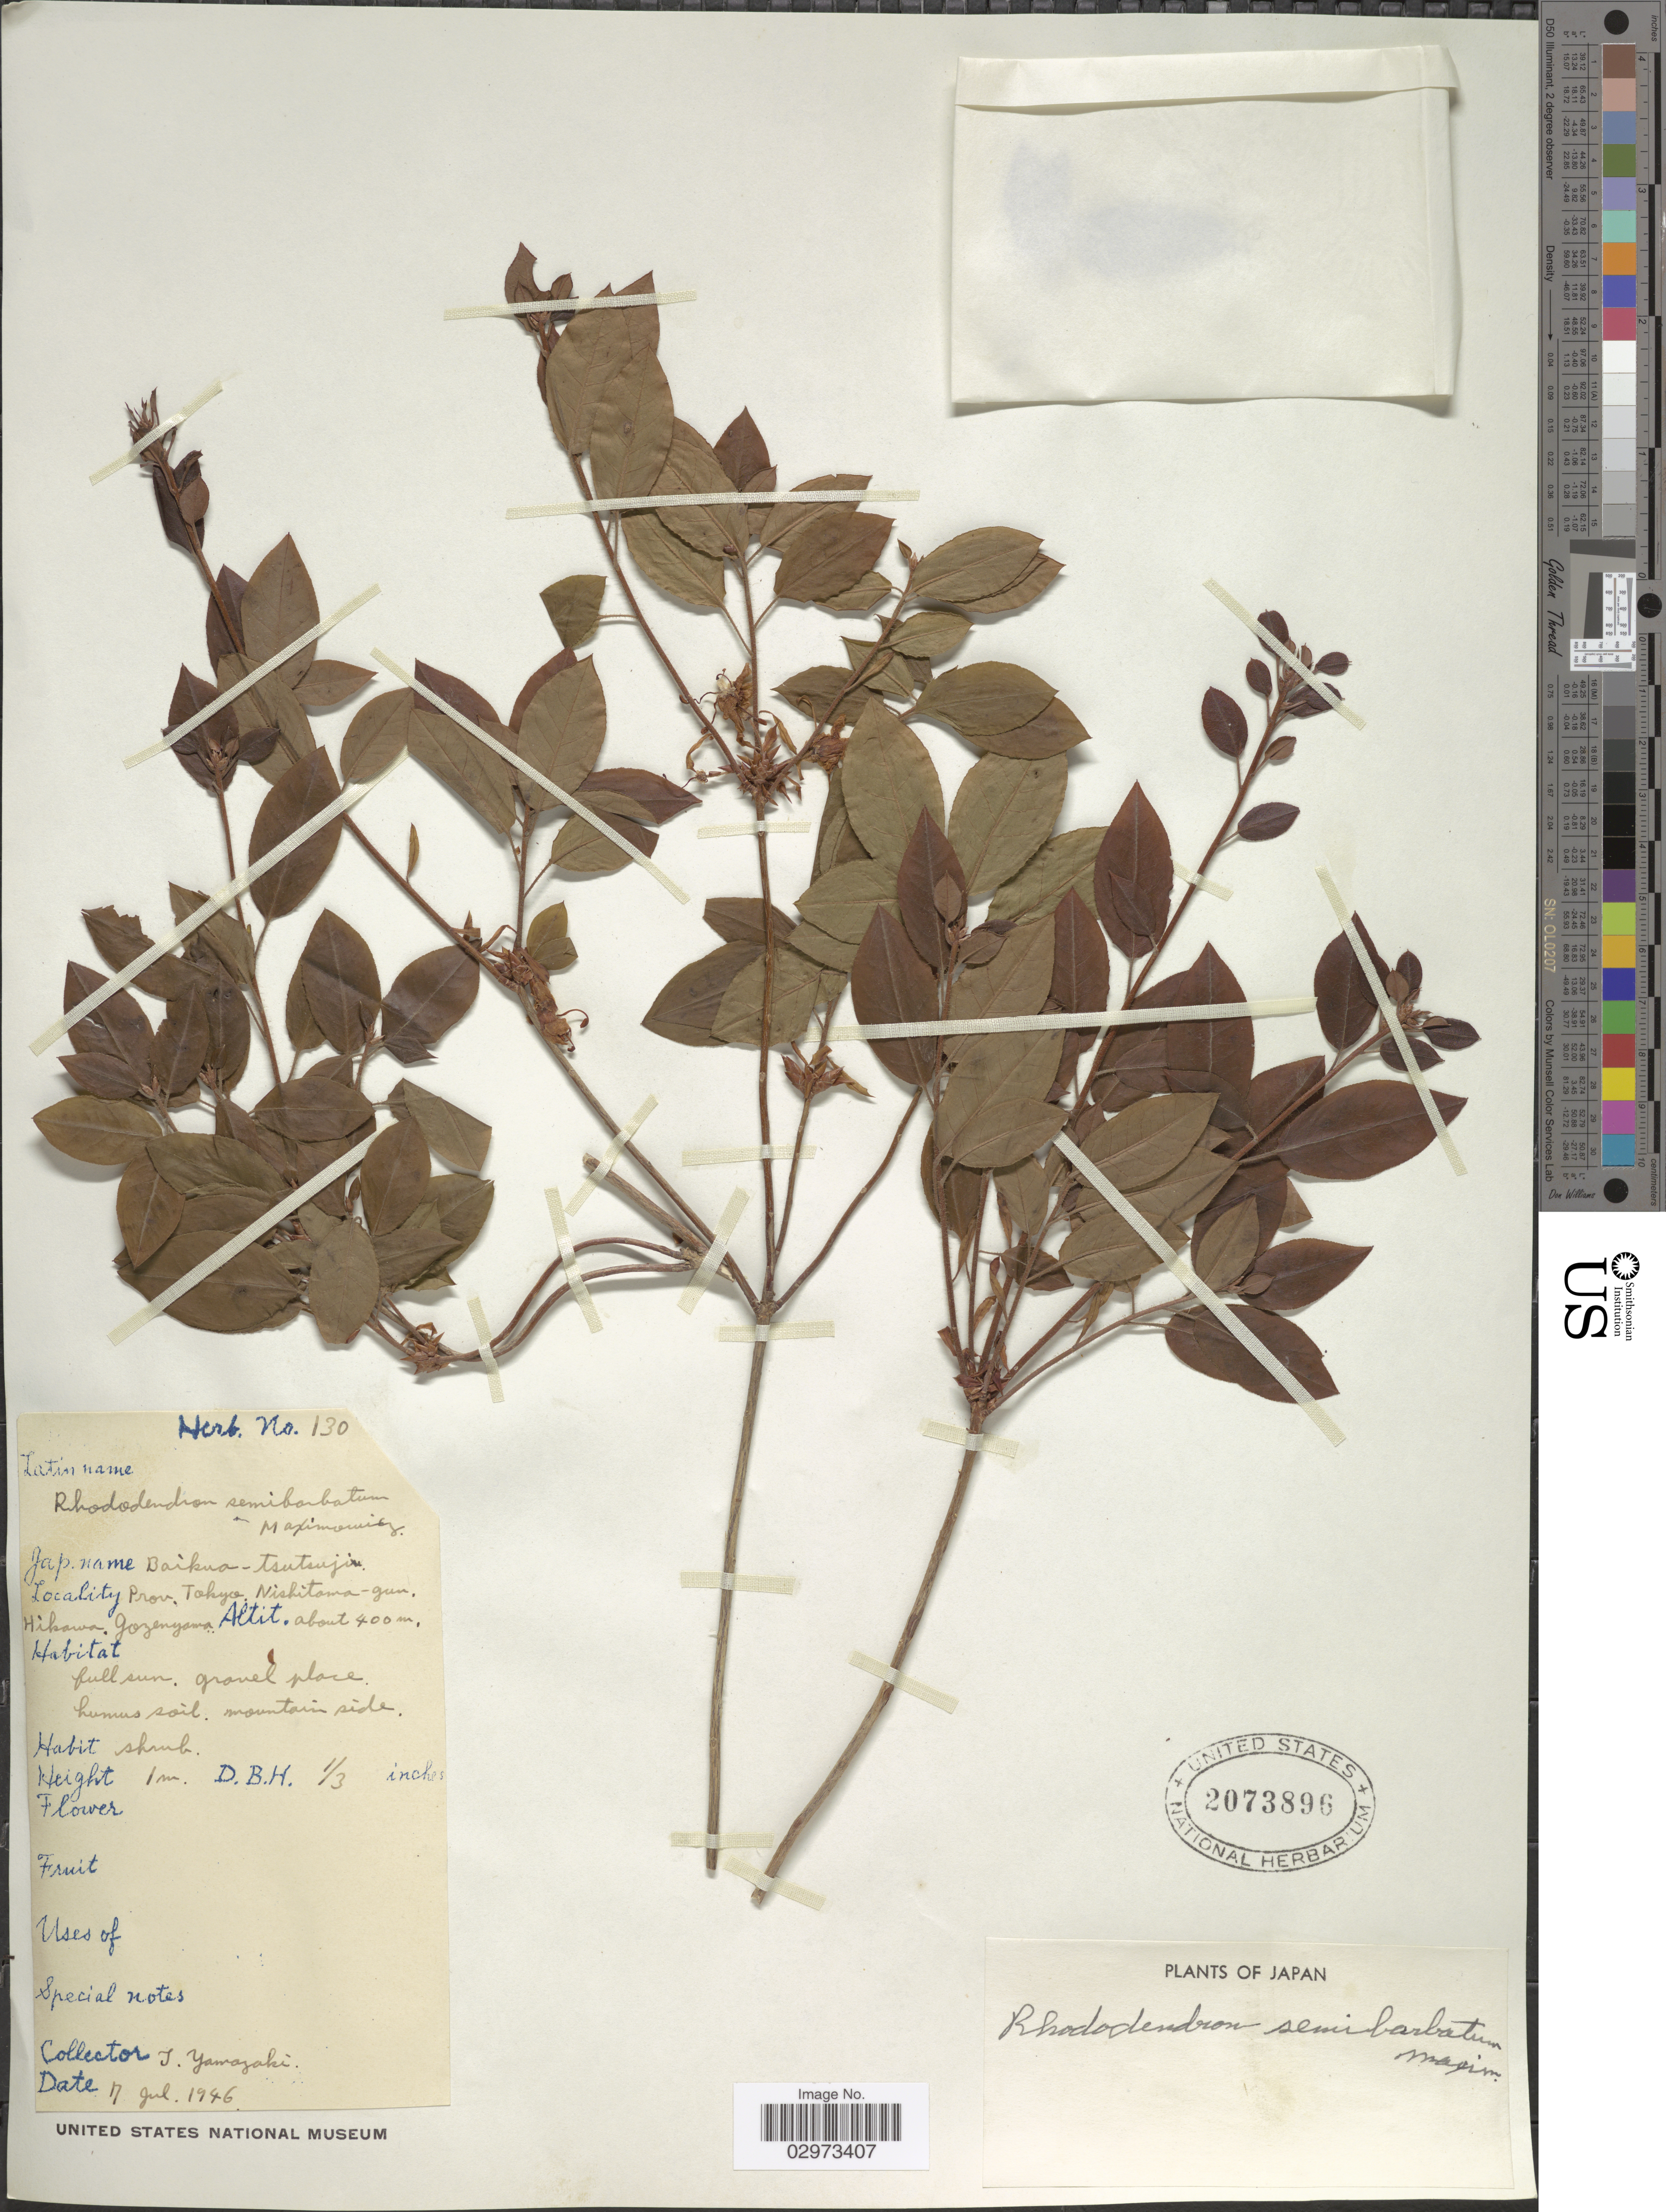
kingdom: Plantae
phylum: Tracheophyta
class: Magnoliopsida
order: Ericales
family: Ericaceae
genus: Rhododendron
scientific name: Rhododendron semibarbatum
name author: Maxim.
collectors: T. Yamazaki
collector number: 130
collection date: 1946-07-17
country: Japan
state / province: Tokyo, Federal City of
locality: Prov. Tokyo. Nishitawa-gun. Hikawa Gozenyama. Mountain side.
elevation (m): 400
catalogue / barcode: US 2073896